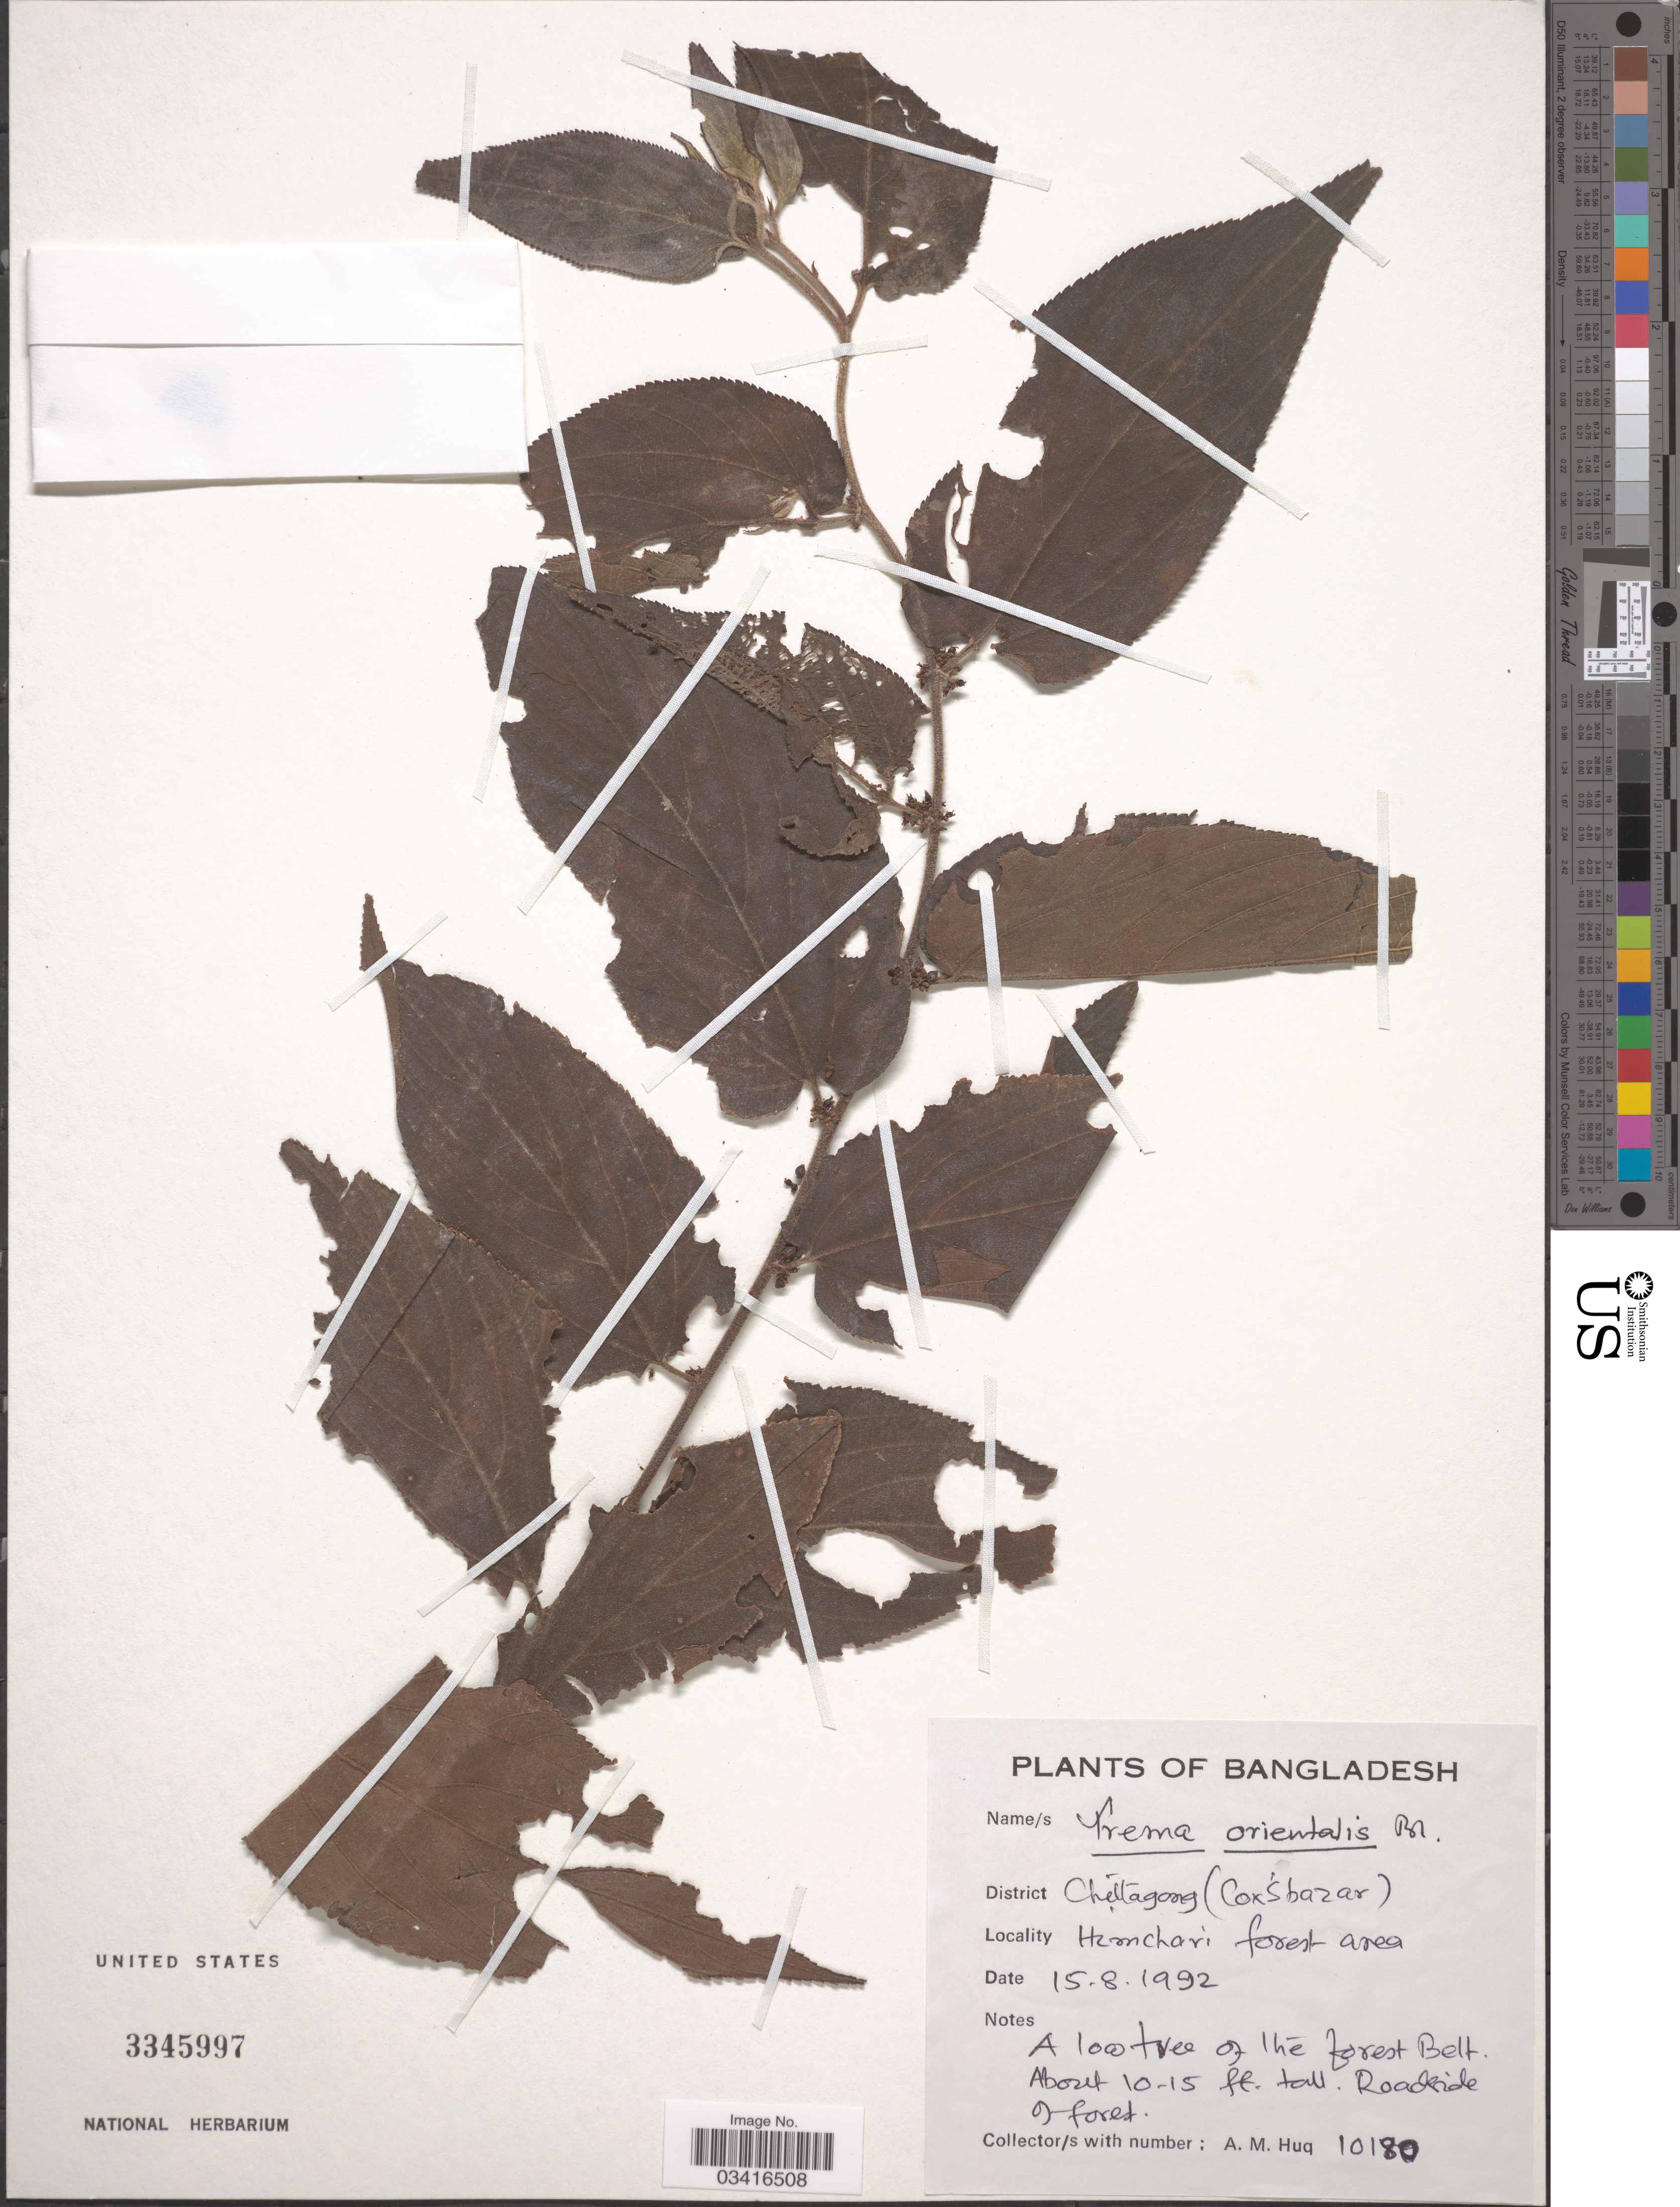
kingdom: Plantae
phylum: Tracheophyta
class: Magnoliopsida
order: Rosales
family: Cannabaceae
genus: Trema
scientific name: Trema orientale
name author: (L.) Blume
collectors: A. M. Huq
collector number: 10180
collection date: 1992-08-15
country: Bangladesh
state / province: Chittagong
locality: District Chittagong (Coxsbazar). Hzonchari [interpreted] forest area.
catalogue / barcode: US 3345997